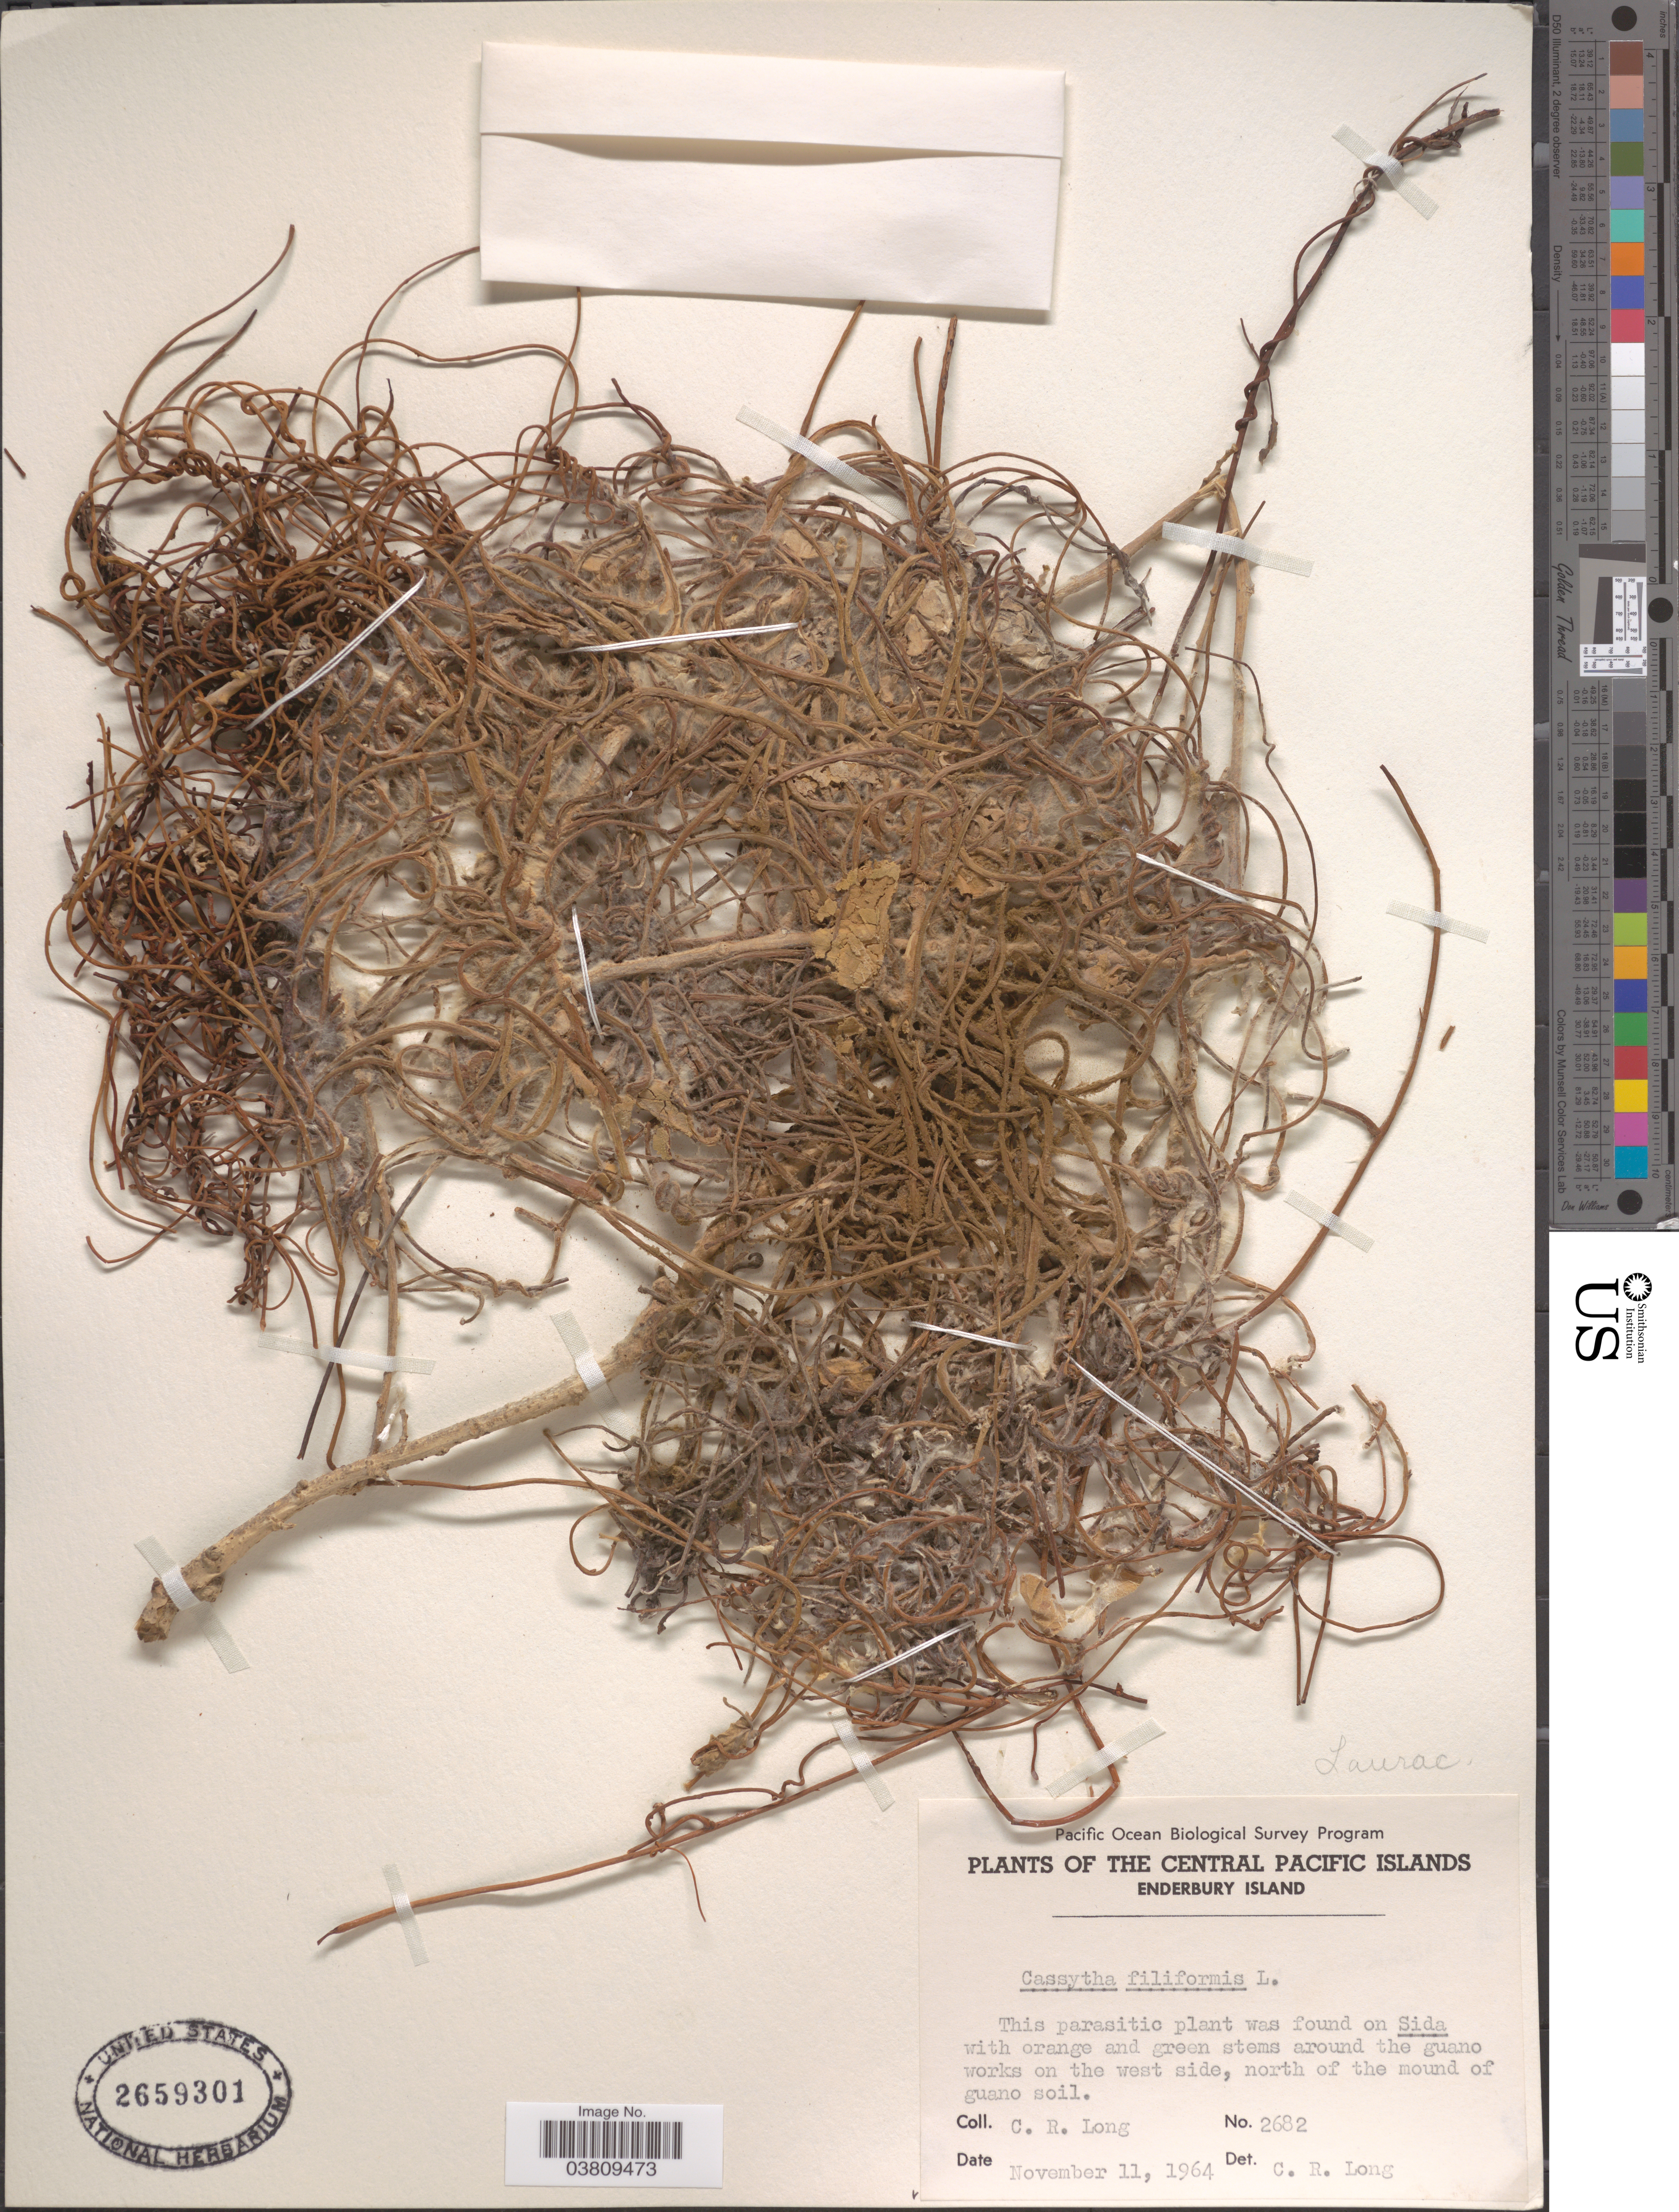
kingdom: Plantae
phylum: Tracheophyta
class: Magnoliopsida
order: Laurales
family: Lauraceae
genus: Cassytha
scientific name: Cassytha filiformis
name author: L.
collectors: C. R. Long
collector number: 2682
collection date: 1964-11-11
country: Kiribati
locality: The Central Pacific Island. Enderbury Island. Around the guano works on the west side, north of the mound of guano soil.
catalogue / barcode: US 2659301